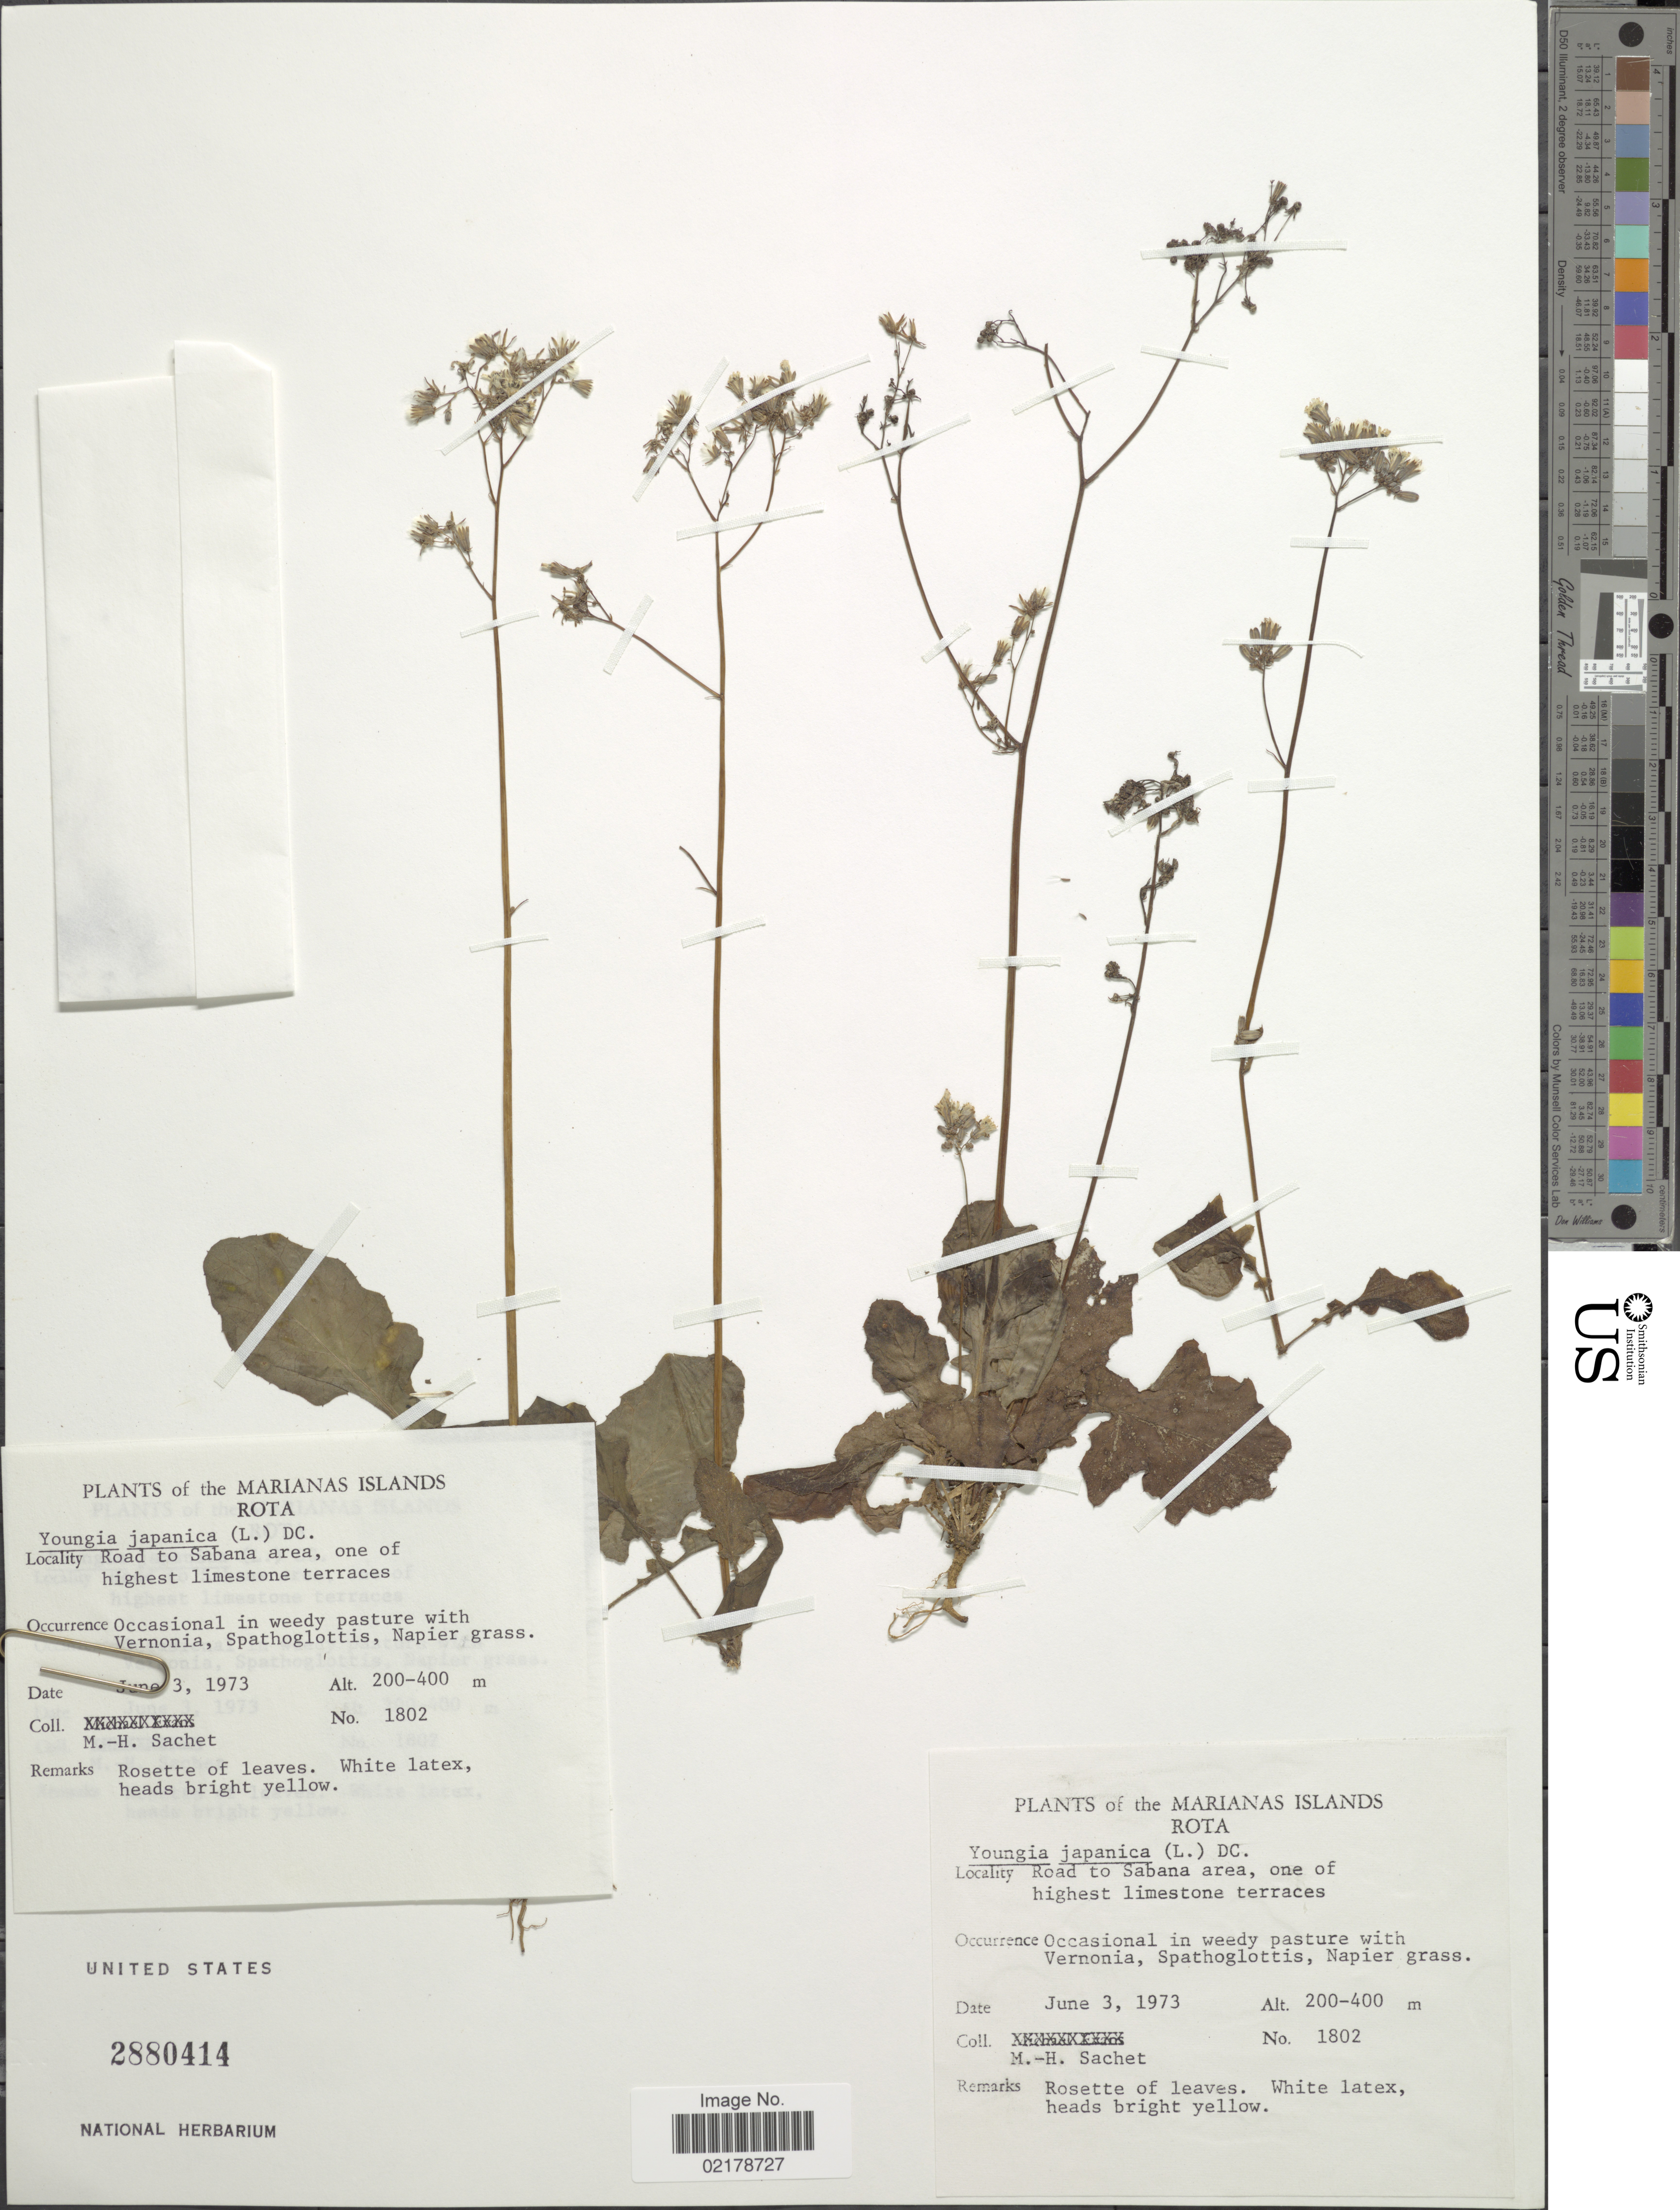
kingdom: Plantae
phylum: Tracheophyta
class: Magnoliopsida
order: Asterales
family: Asteraceae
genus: Youngia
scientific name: Youngia japonica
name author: (L.) DC.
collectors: M.-H. Sachet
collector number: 1802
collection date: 1973-06-03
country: Northern Mariana Islands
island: Rota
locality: Road to Sabana area, one of highest limestone terraces.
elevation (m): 200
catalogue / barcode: US 2880414